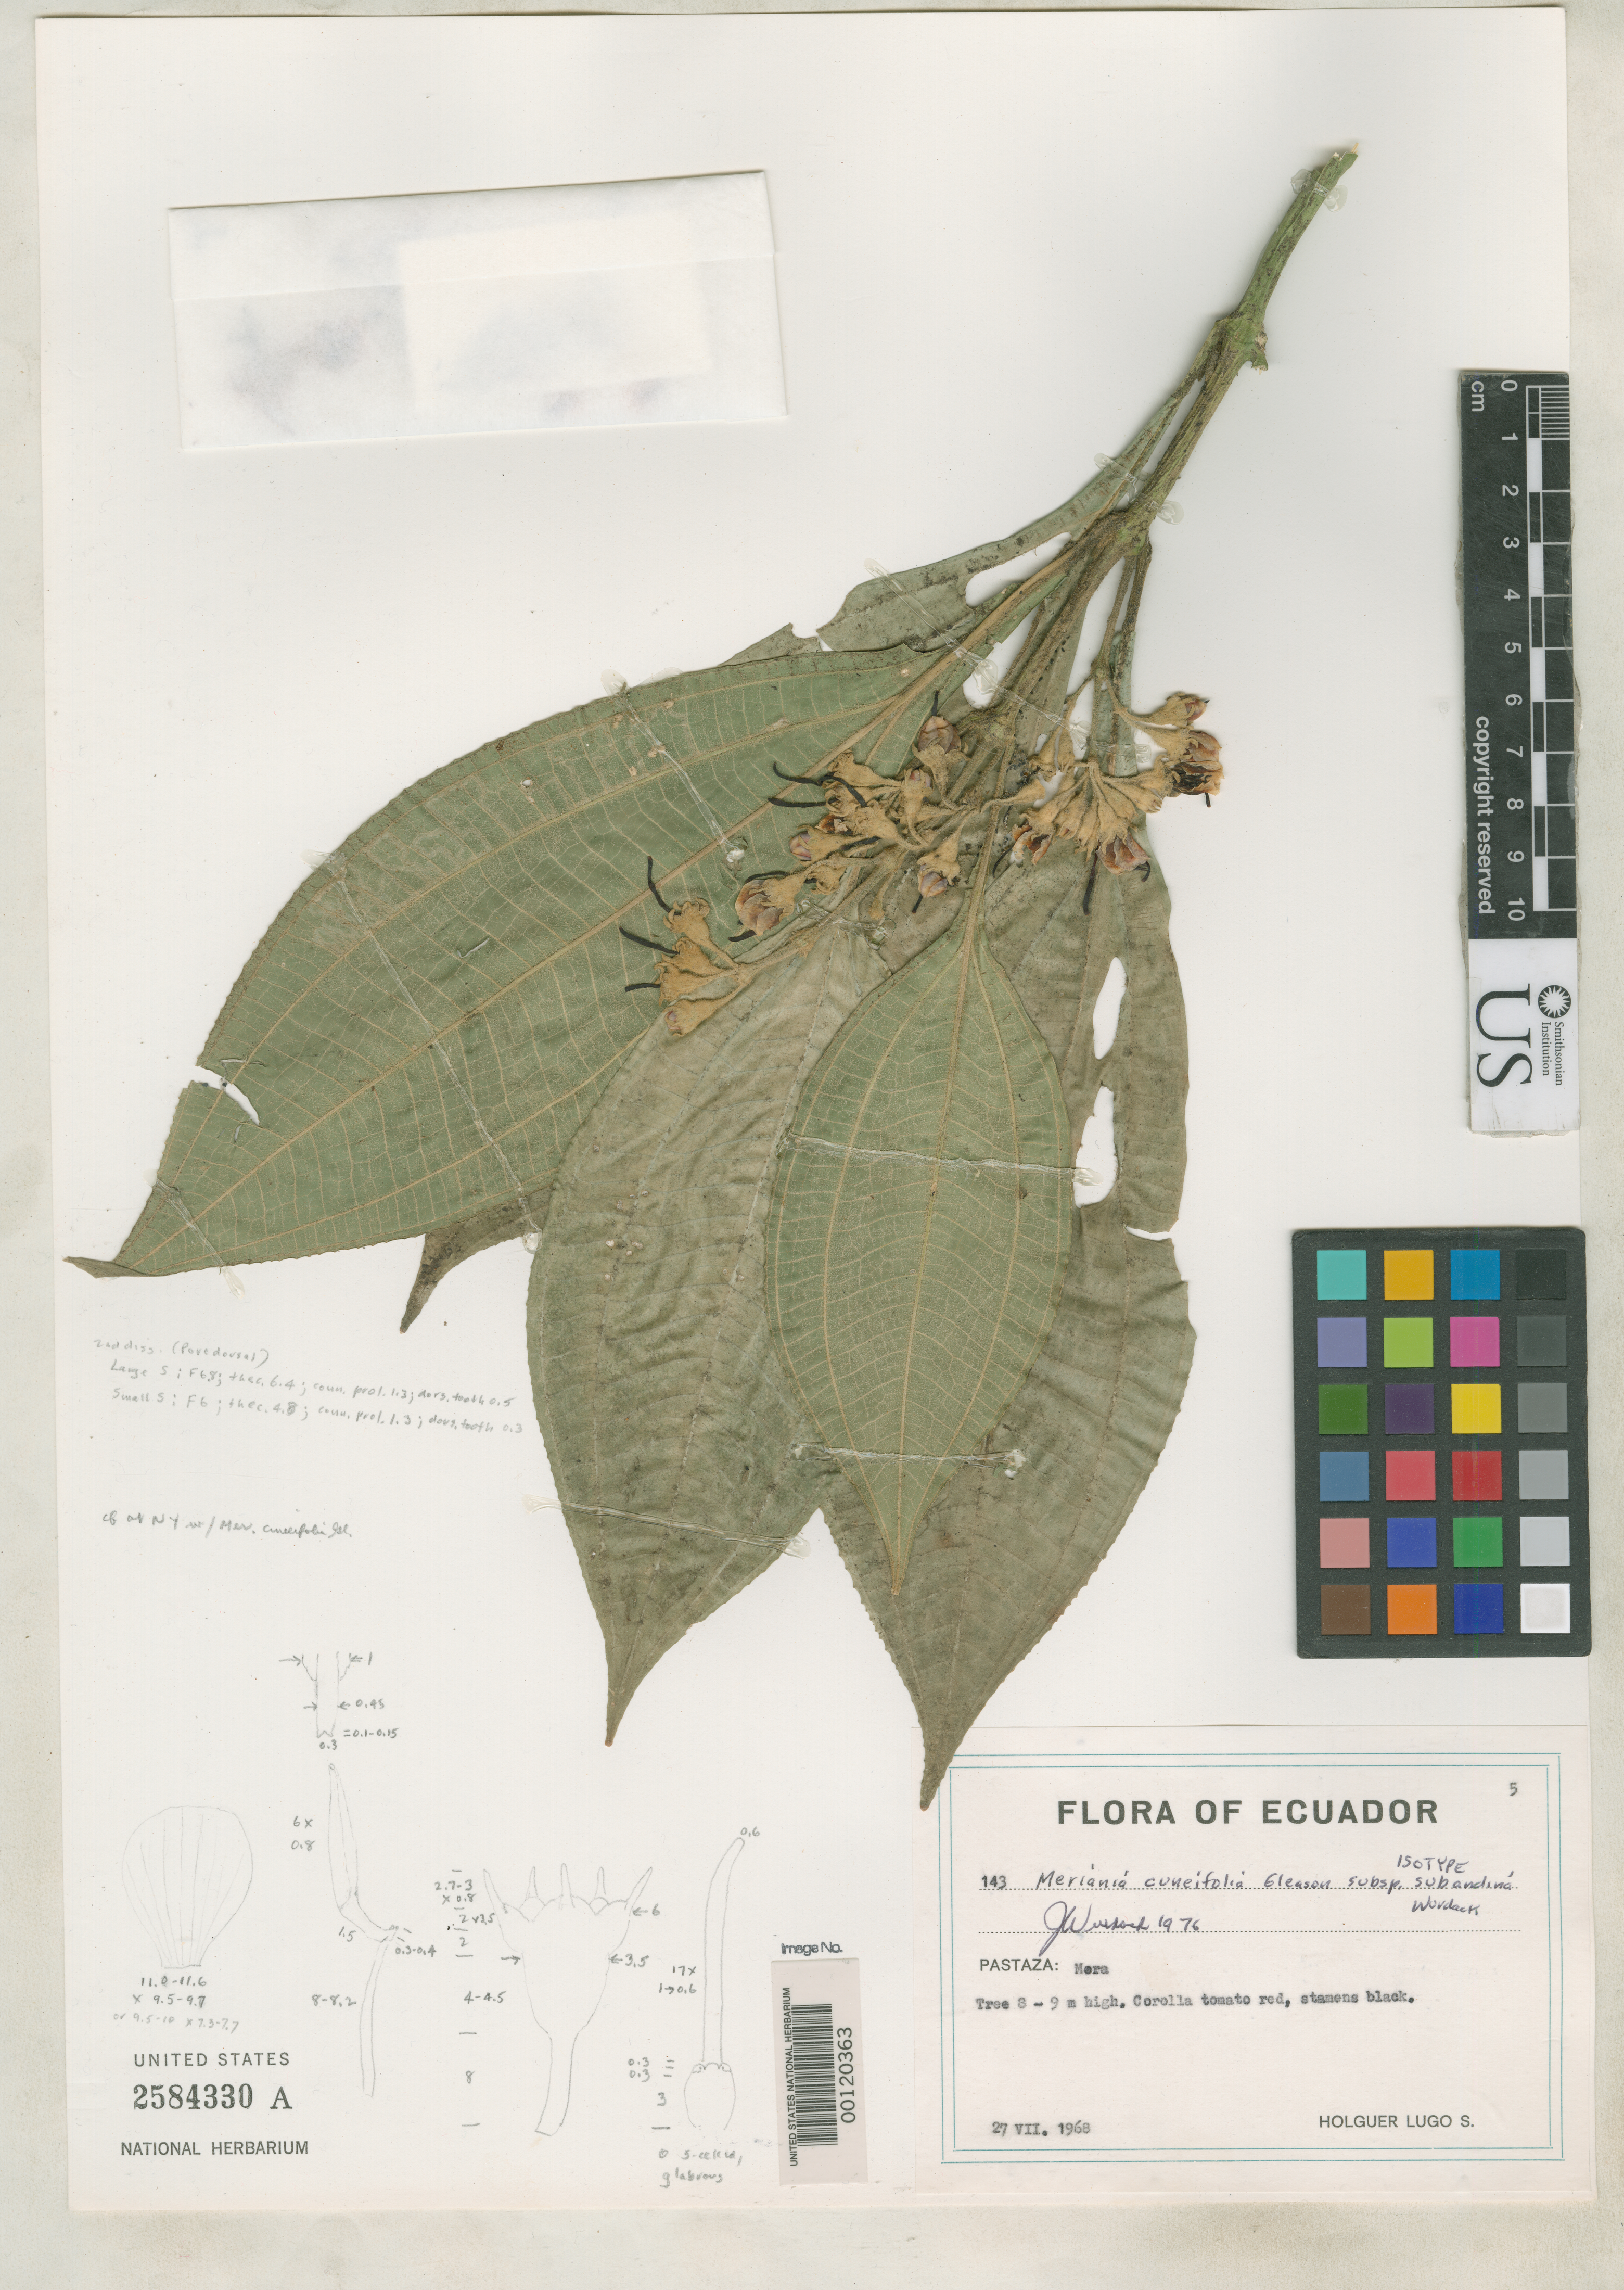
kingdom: Plantae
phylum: Tracheophyta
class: Magnoliopsida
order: Myrtales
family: Melastomataceae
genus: Meriania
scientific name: Meriania cuneifolia subsp. subandina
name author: Wurdack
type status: Isotype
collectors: H. Lugo S.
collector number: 143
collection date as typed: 27 Aug 1968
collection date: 1968-08-27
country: Ecuador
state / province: Pastaza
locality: Mera.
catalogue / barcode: US 2584330A